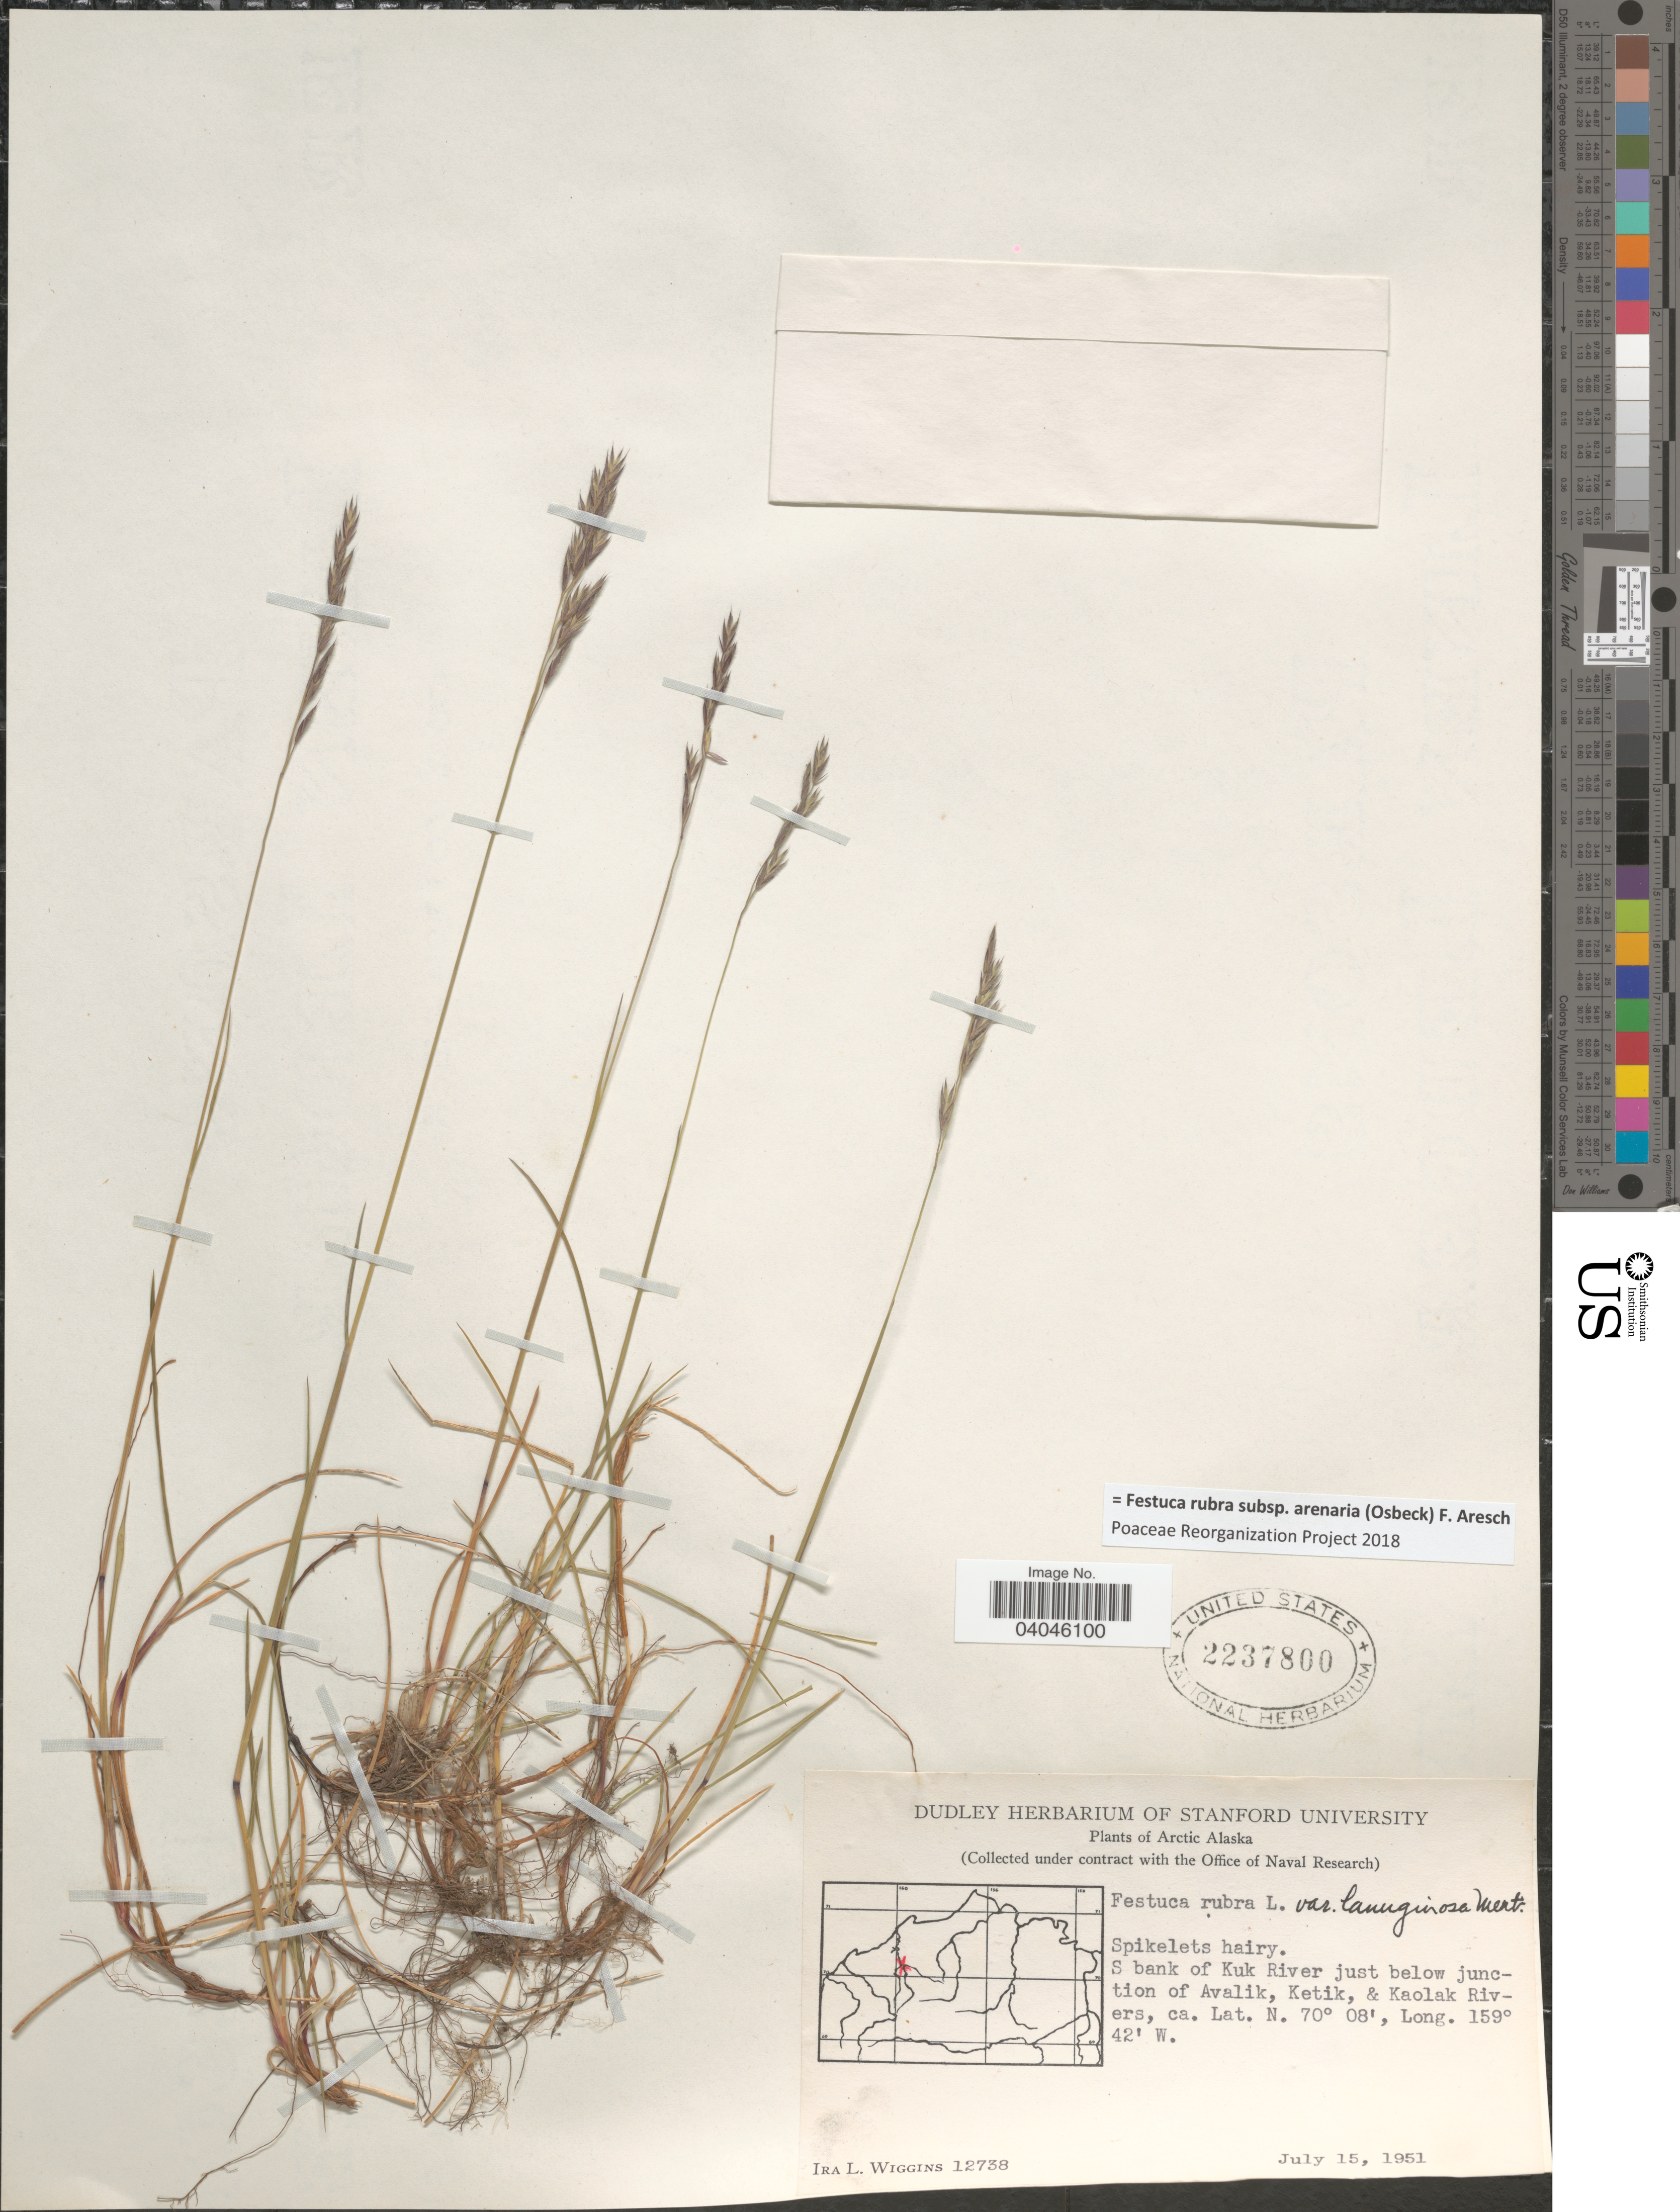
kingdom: Plantae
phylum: Tracheophyta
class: Liliopsida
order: Poales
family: Poaceae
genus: Festuca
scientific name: Festuca rubra subsp. arenaria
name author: (Osbeck) F. Aresch.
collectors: I. L. Wiggins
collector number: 12738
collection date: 1951-07-15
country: United States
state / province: Alaska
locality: Arctic Alaska. S bank of Kuk River just below junction of Avalik, Ketik, & Kaolak Rivers.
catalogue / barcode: US 2237800